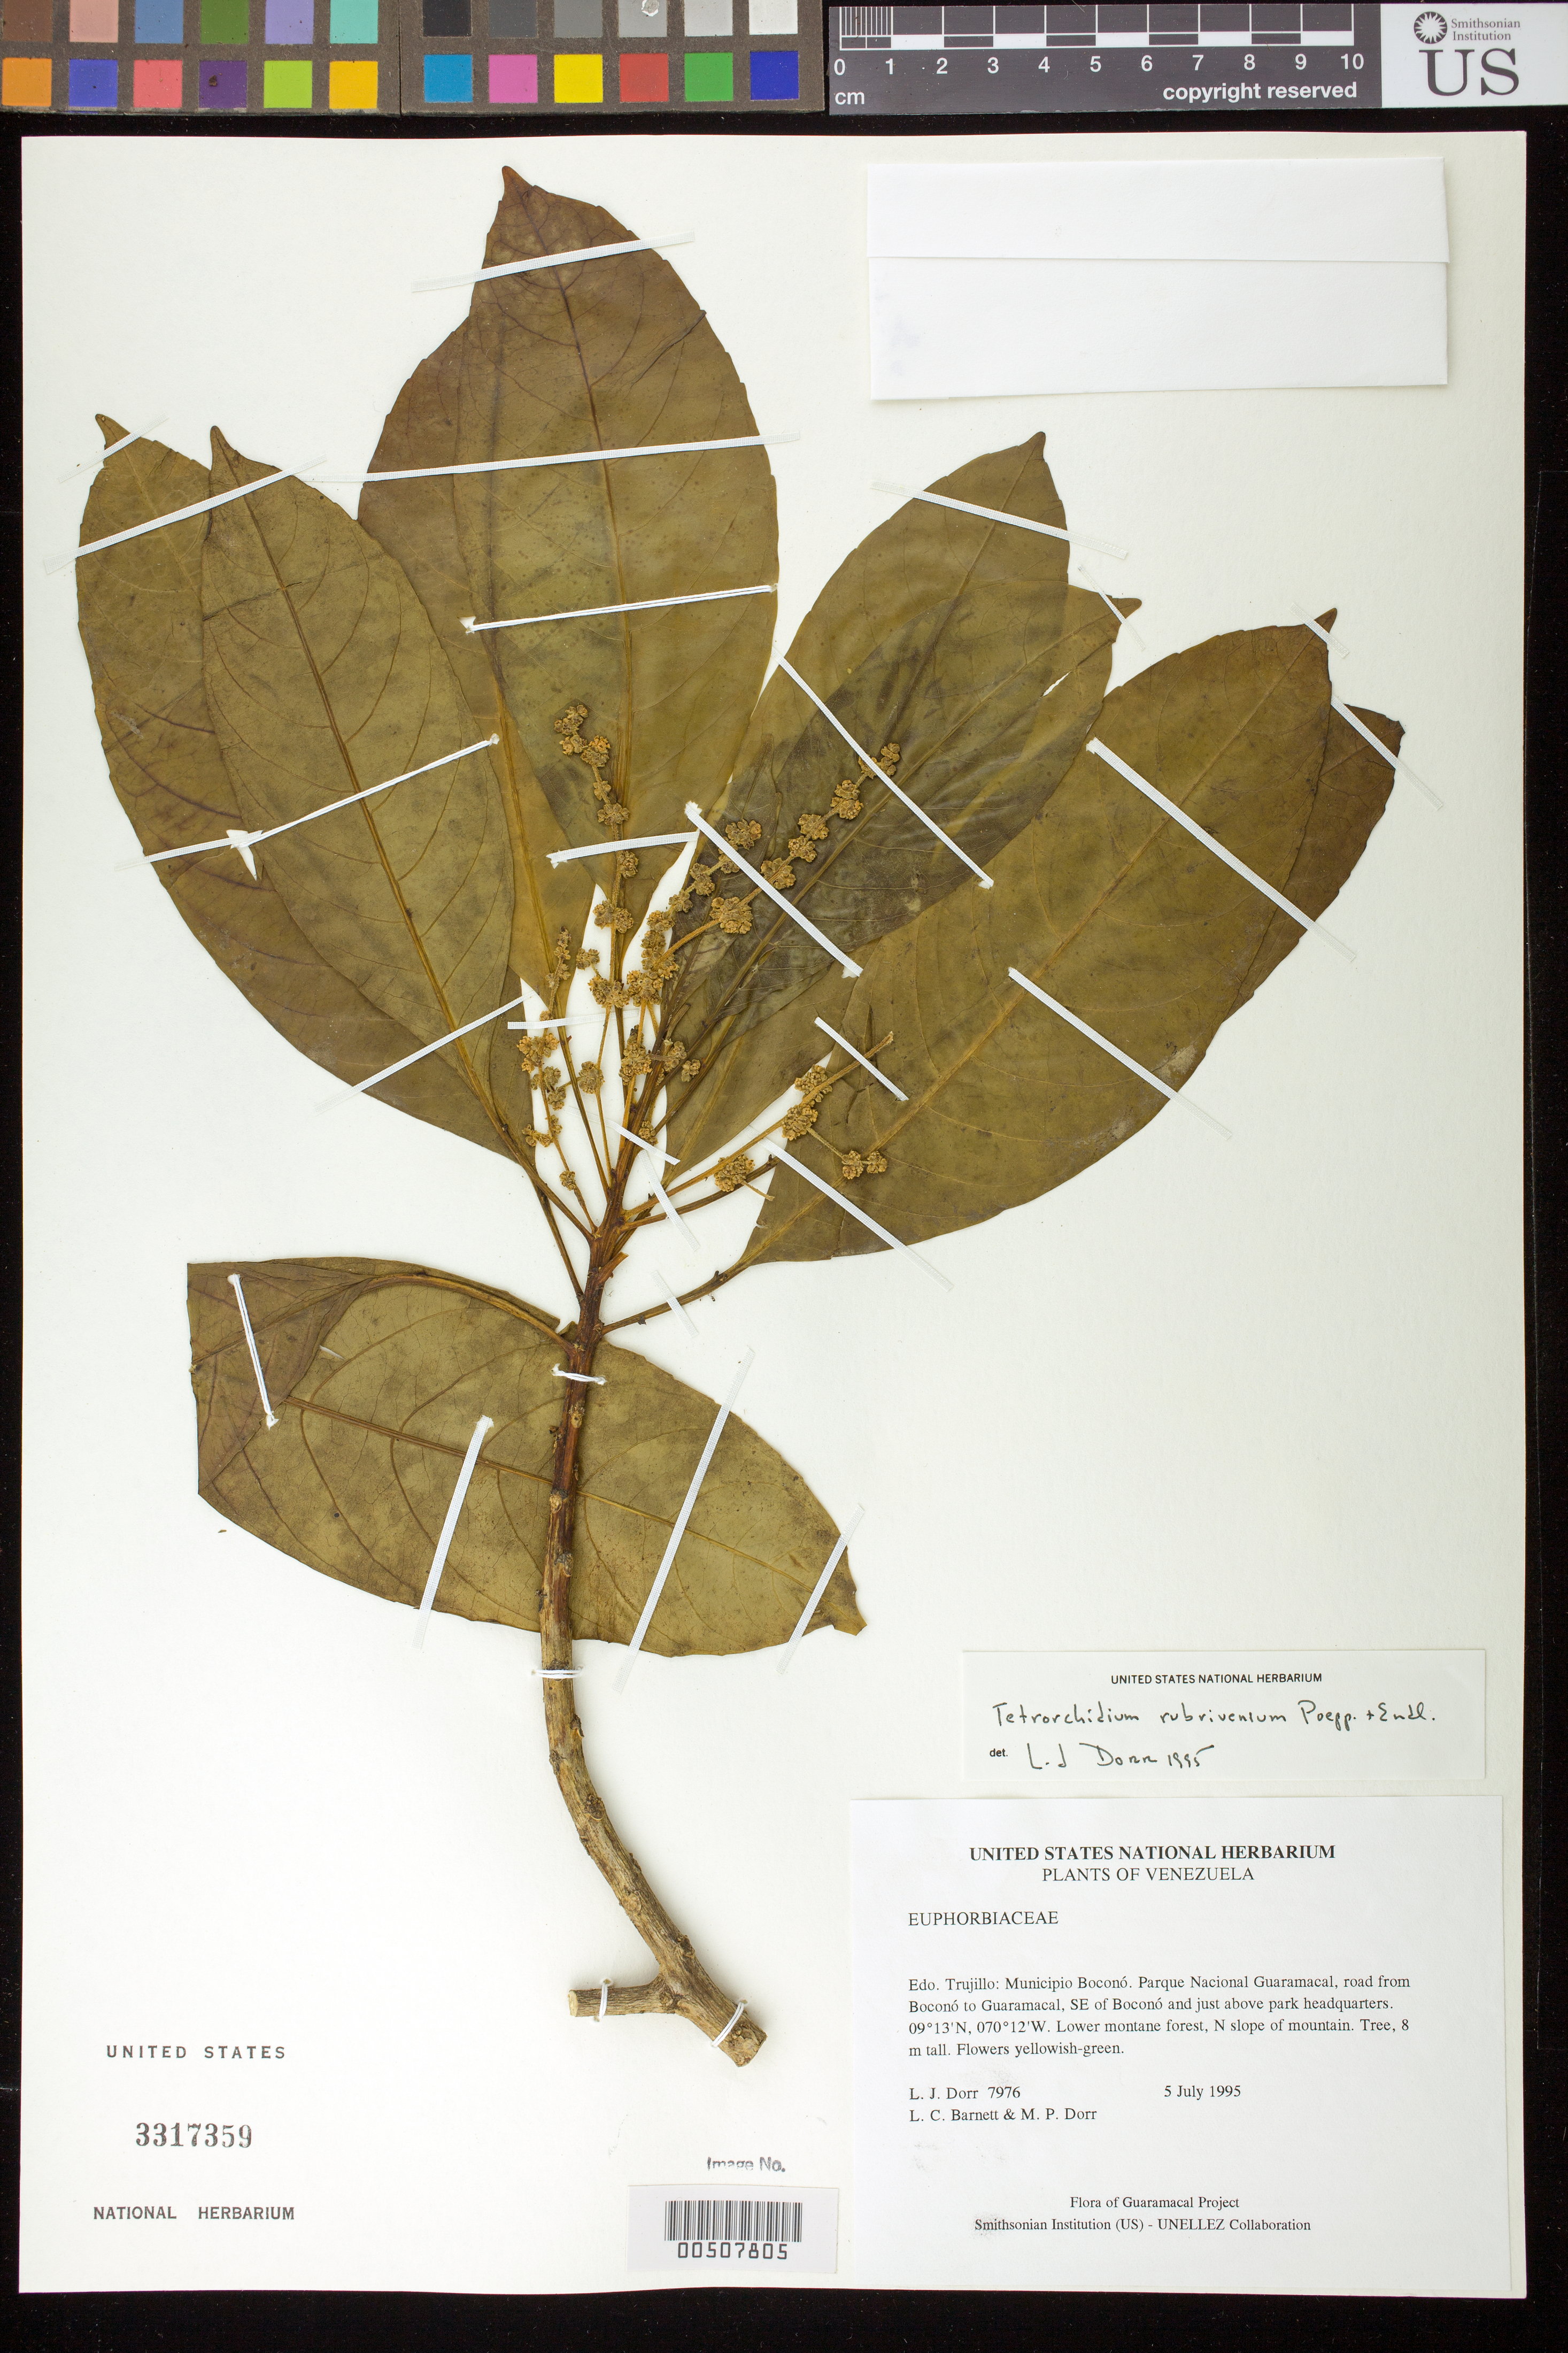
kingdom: Plantae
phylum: Tracheophyta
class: Magnoliopsida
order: Malpighiales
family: Euphorbiaceae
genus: Tetrorchidium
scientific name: Tetrorchidium rubrivenium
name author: Poepp.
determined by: Dorr, L. J., (BOT), Smithsonian Institution - National Museum of Natural History (UNITED STATES)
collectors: L. J. Dorr, L. C. Barnett & M. P. Dorr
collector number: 7976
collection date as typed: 05 Jul 1995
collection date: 1995-07-05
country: Venezuela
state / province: Trujillo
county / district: Boconó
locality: Parque Nacional Guaramacal, road from Boconó to Guaramacal, SE of Boconó, just above park headquarters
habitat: Lower montane forest, N slope of mountain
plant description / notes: PORT, US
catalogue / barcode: US 3317359